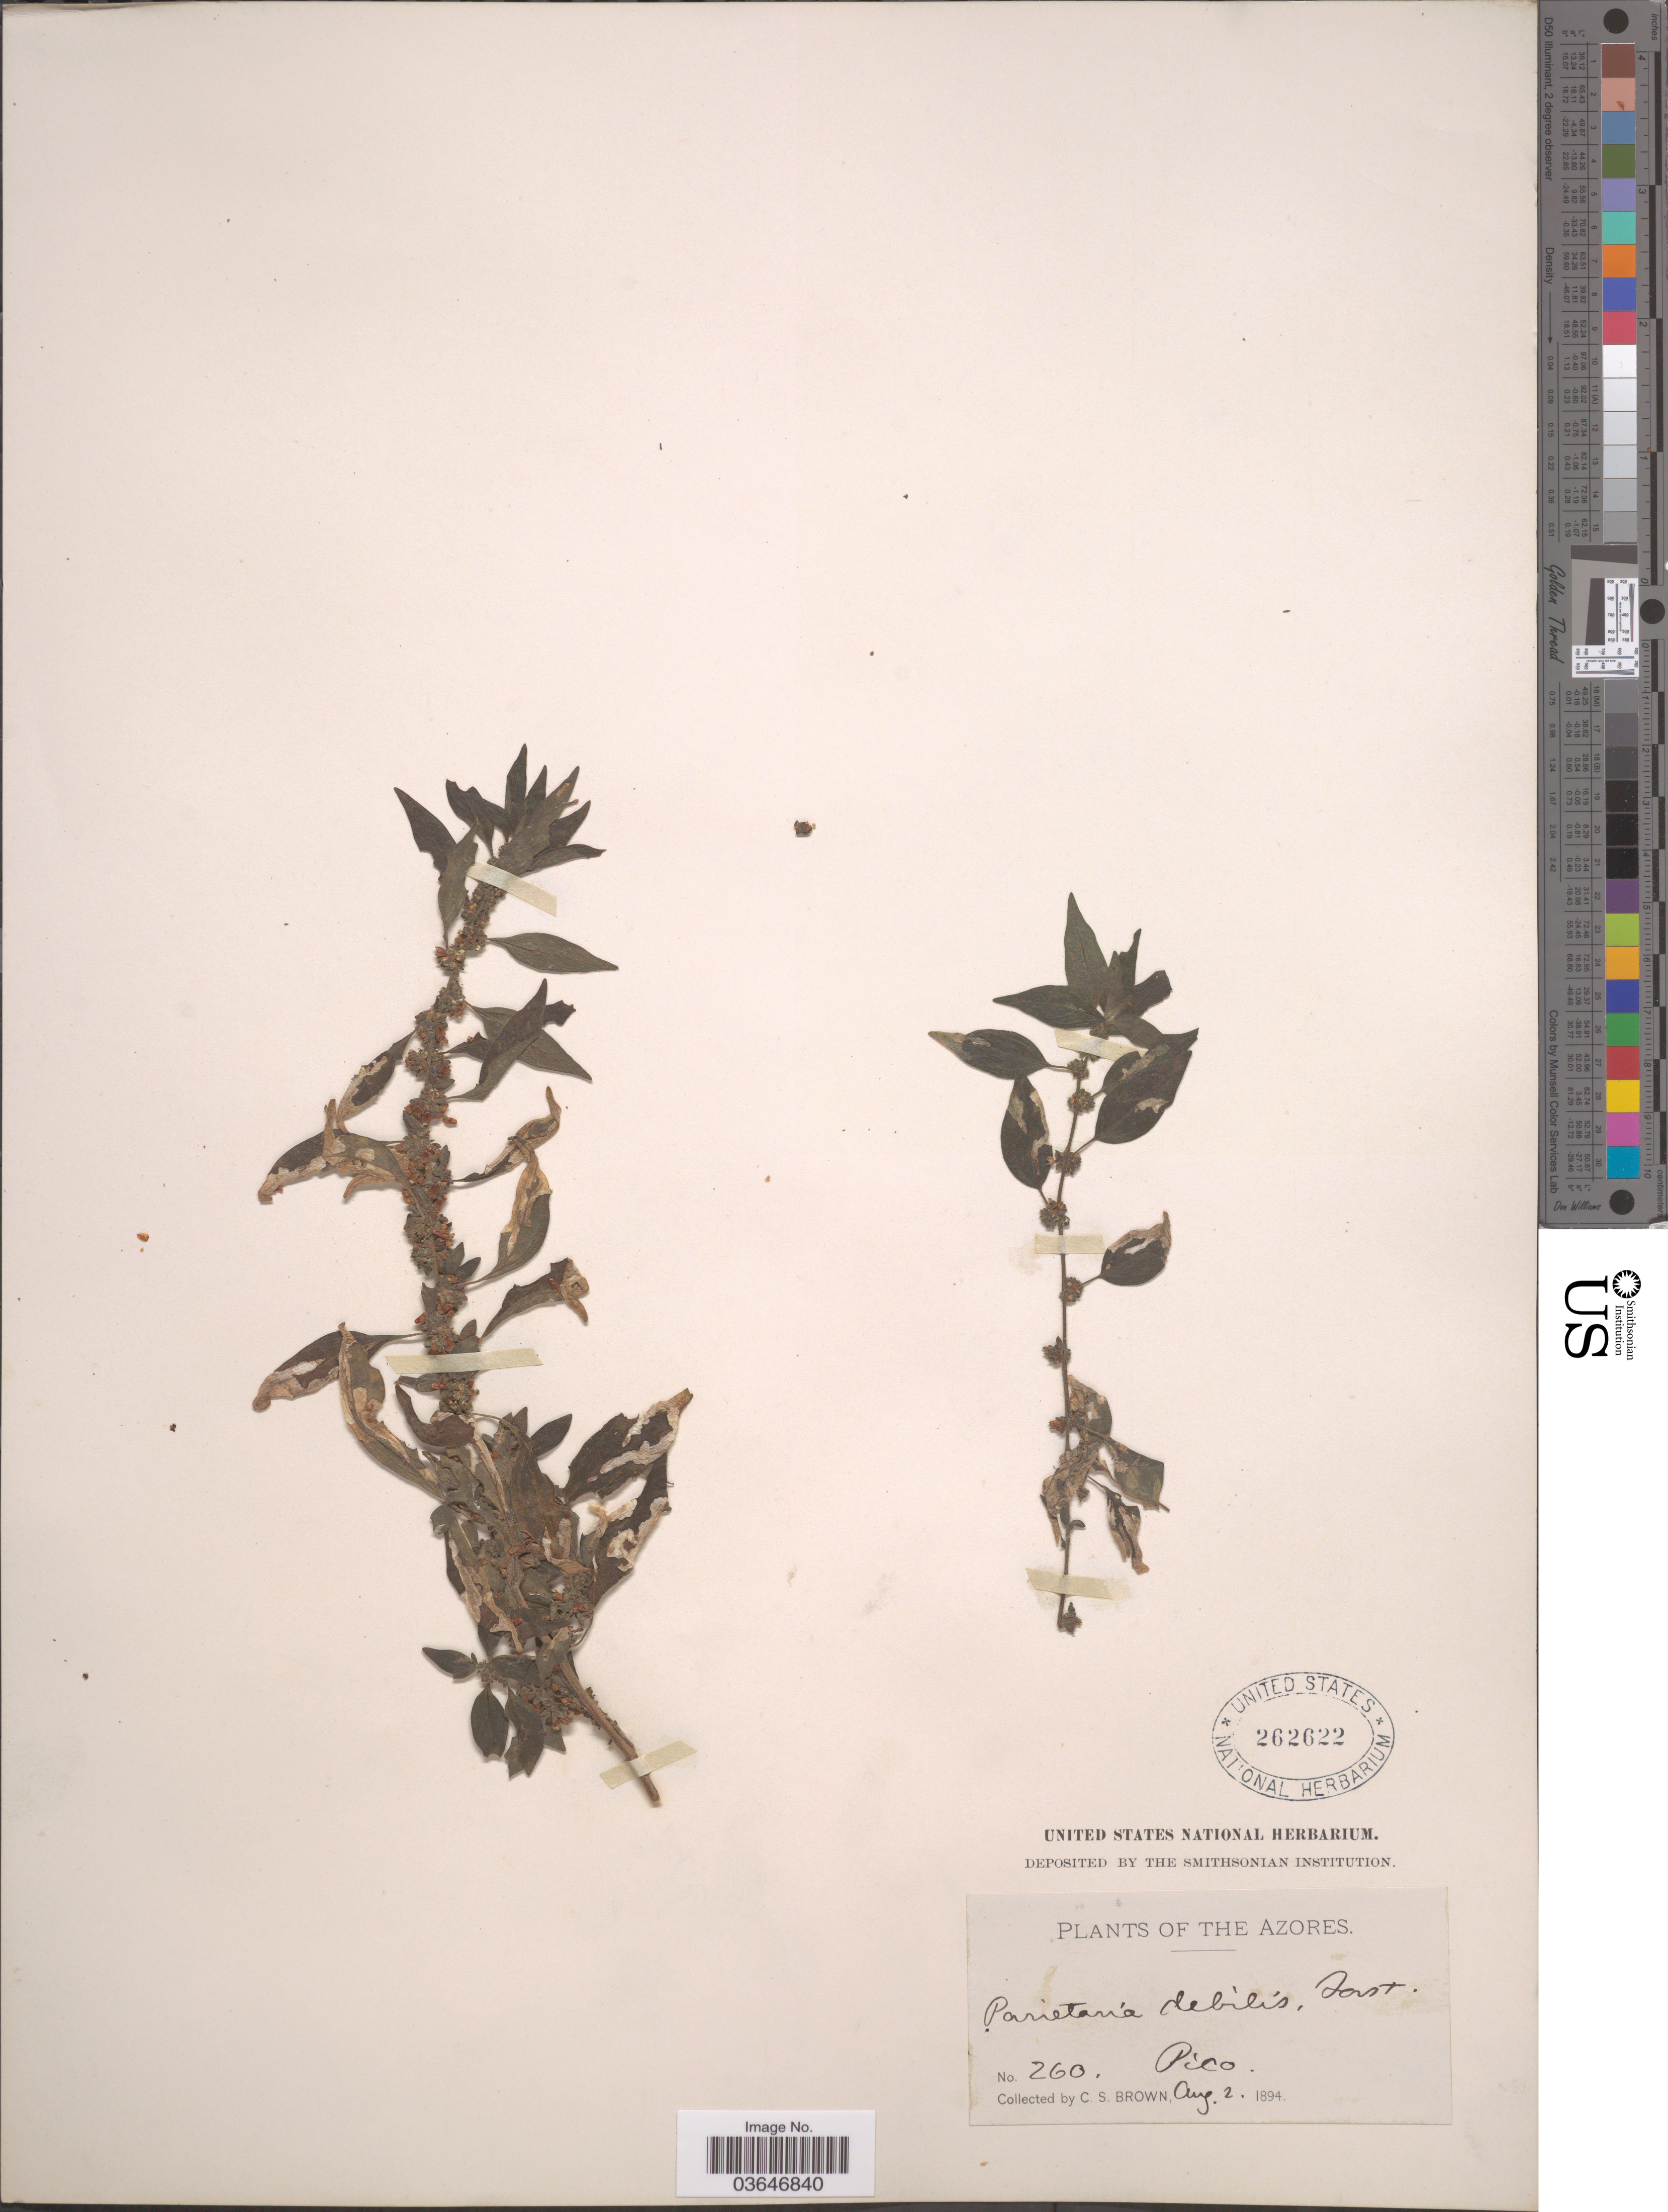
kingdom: Plantae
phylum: Tracheophyta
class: Magnoliopsida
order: Rosales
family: Urticaceae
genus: Parietaria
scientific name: Parietaria debilis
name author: G. Forst.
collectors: C. S. Brown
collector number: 260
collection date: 1894-08-02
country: Portugal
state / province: Azores (Aut. Reg.)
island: Pico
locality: Pico.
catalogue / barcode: US 262622